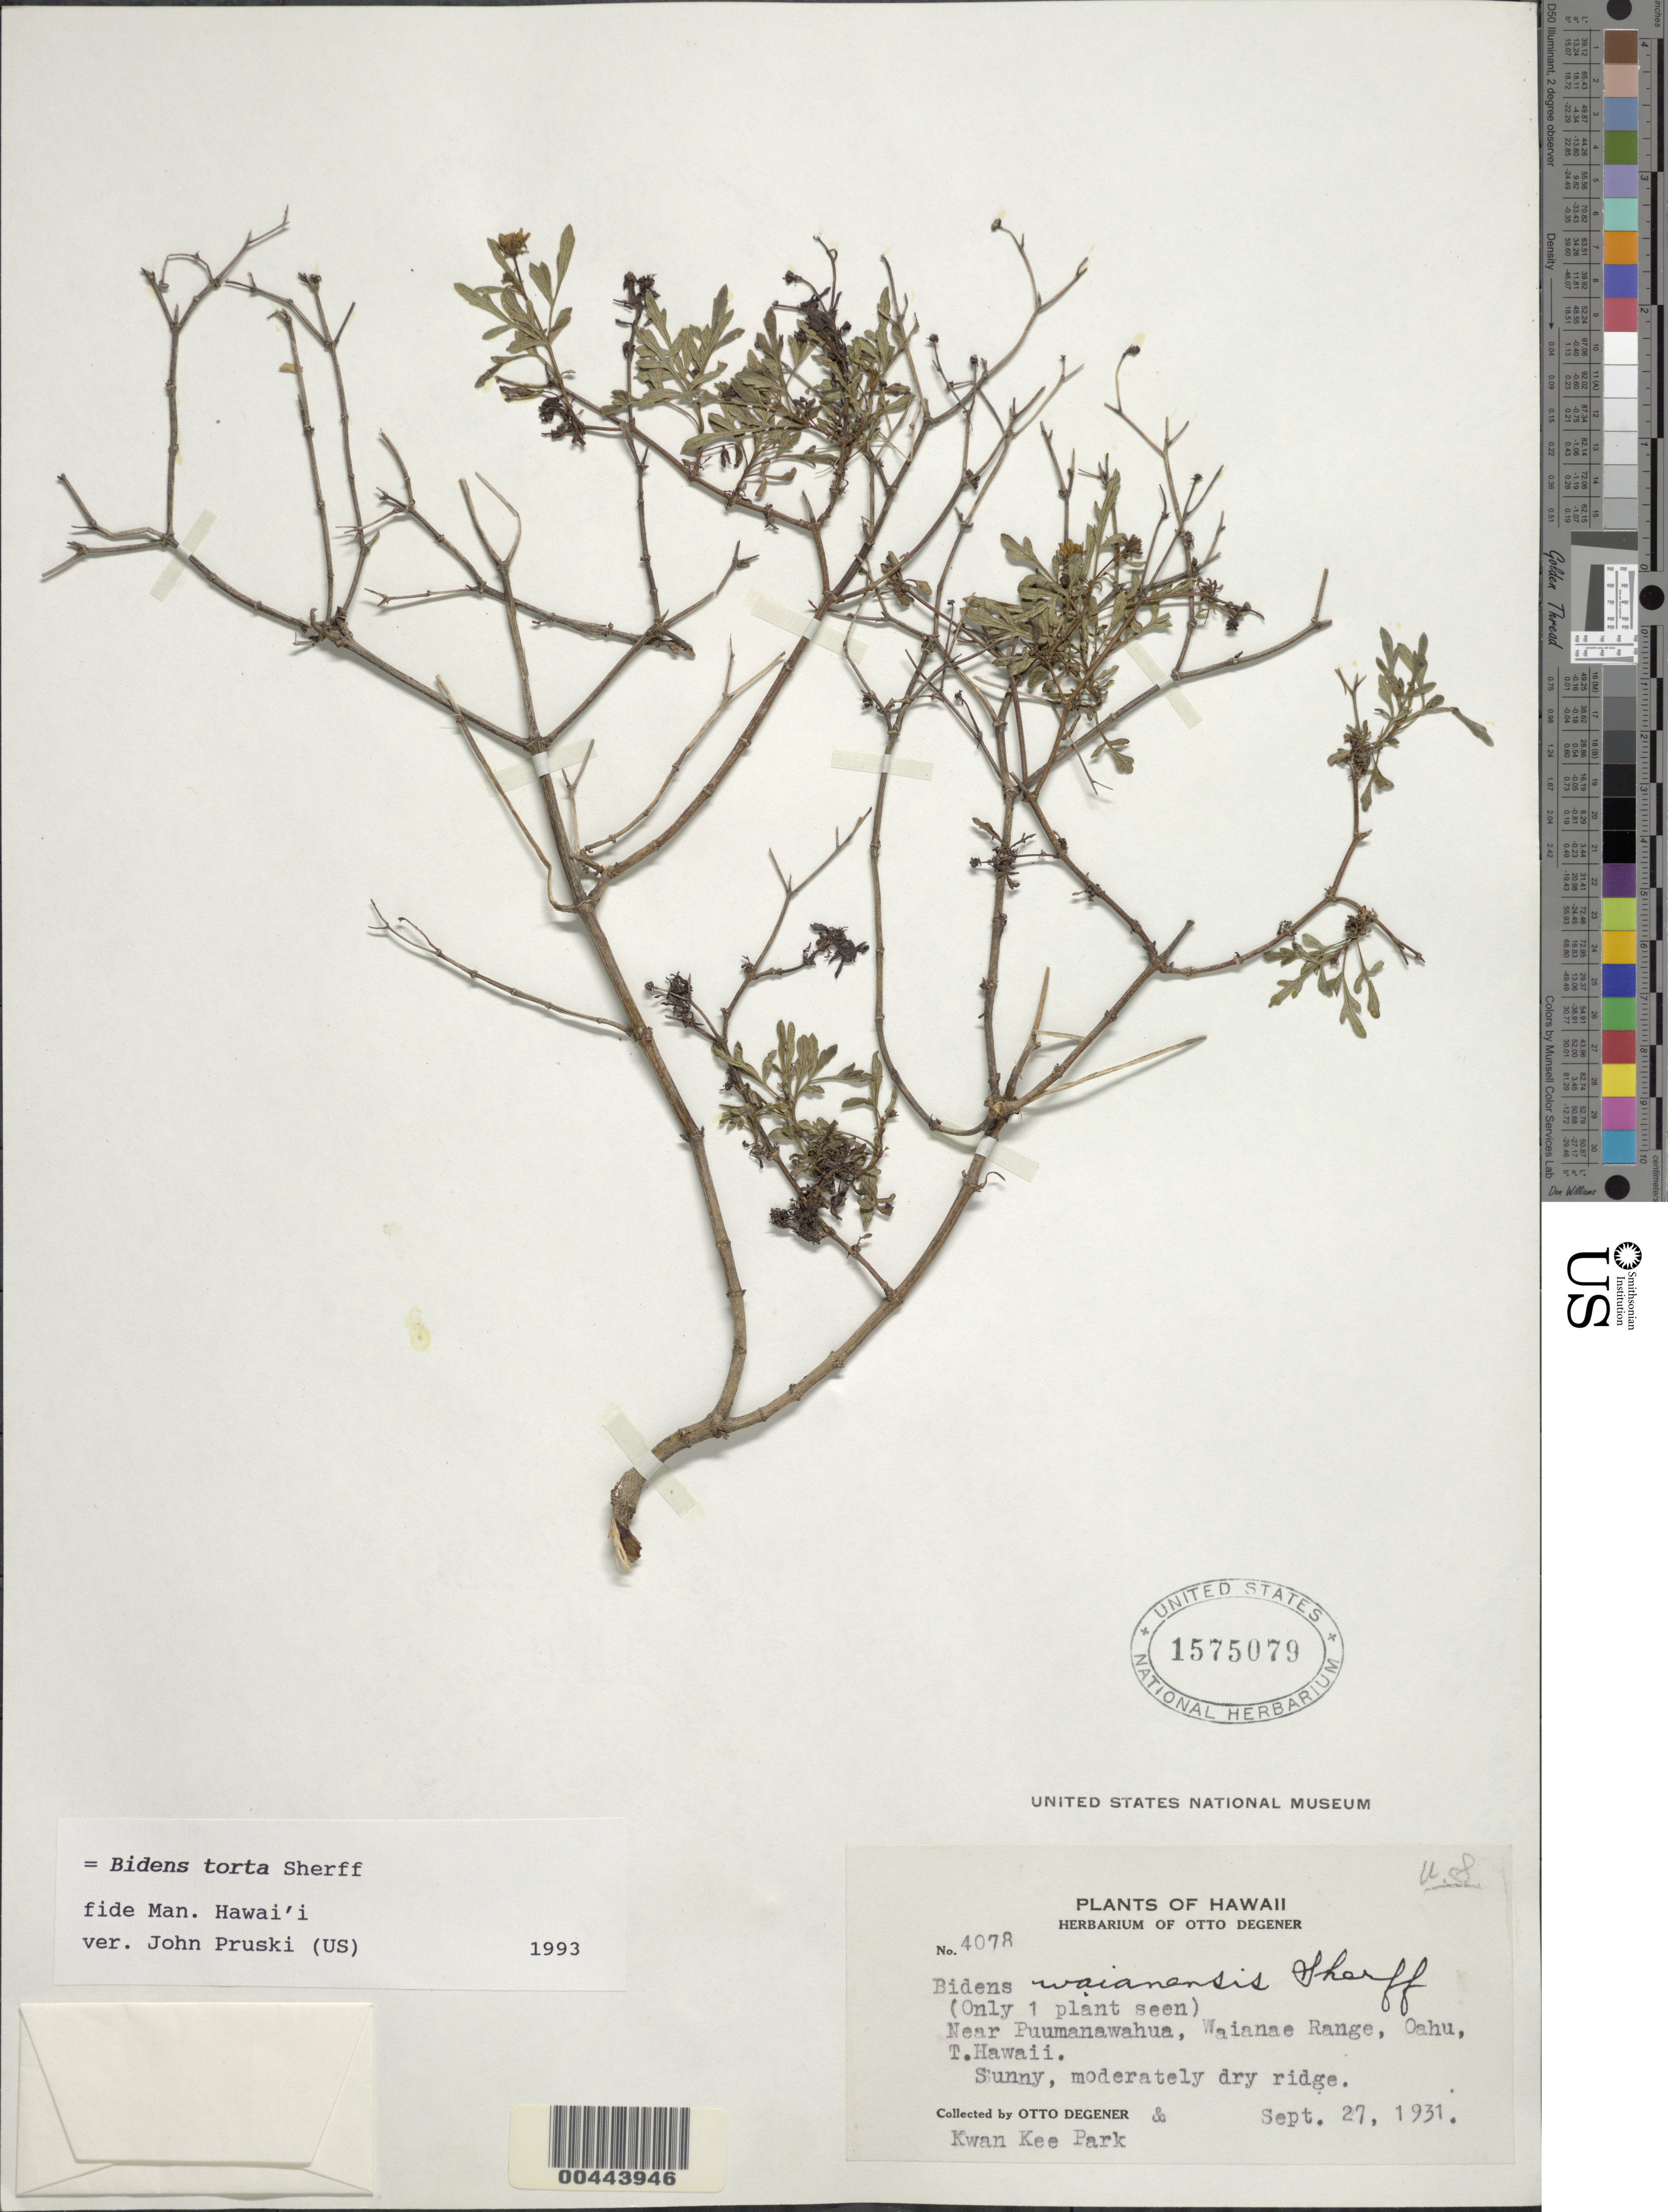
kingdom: Plantae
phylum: Tracheophyta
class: Magnoliopsida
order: Asterales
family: Asteraceae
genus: Bidens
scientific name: Bidens torta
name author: Sherff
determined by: Pruski, J. F.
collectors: O. Degener & K. Park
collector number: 4078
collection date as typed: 27 Sep 1931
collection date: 1931-09-27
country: United States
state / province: Hawaii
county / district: Honolulu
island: Oahu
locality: Near Puumanawahua, Waianae Range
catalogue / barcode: US 1575079